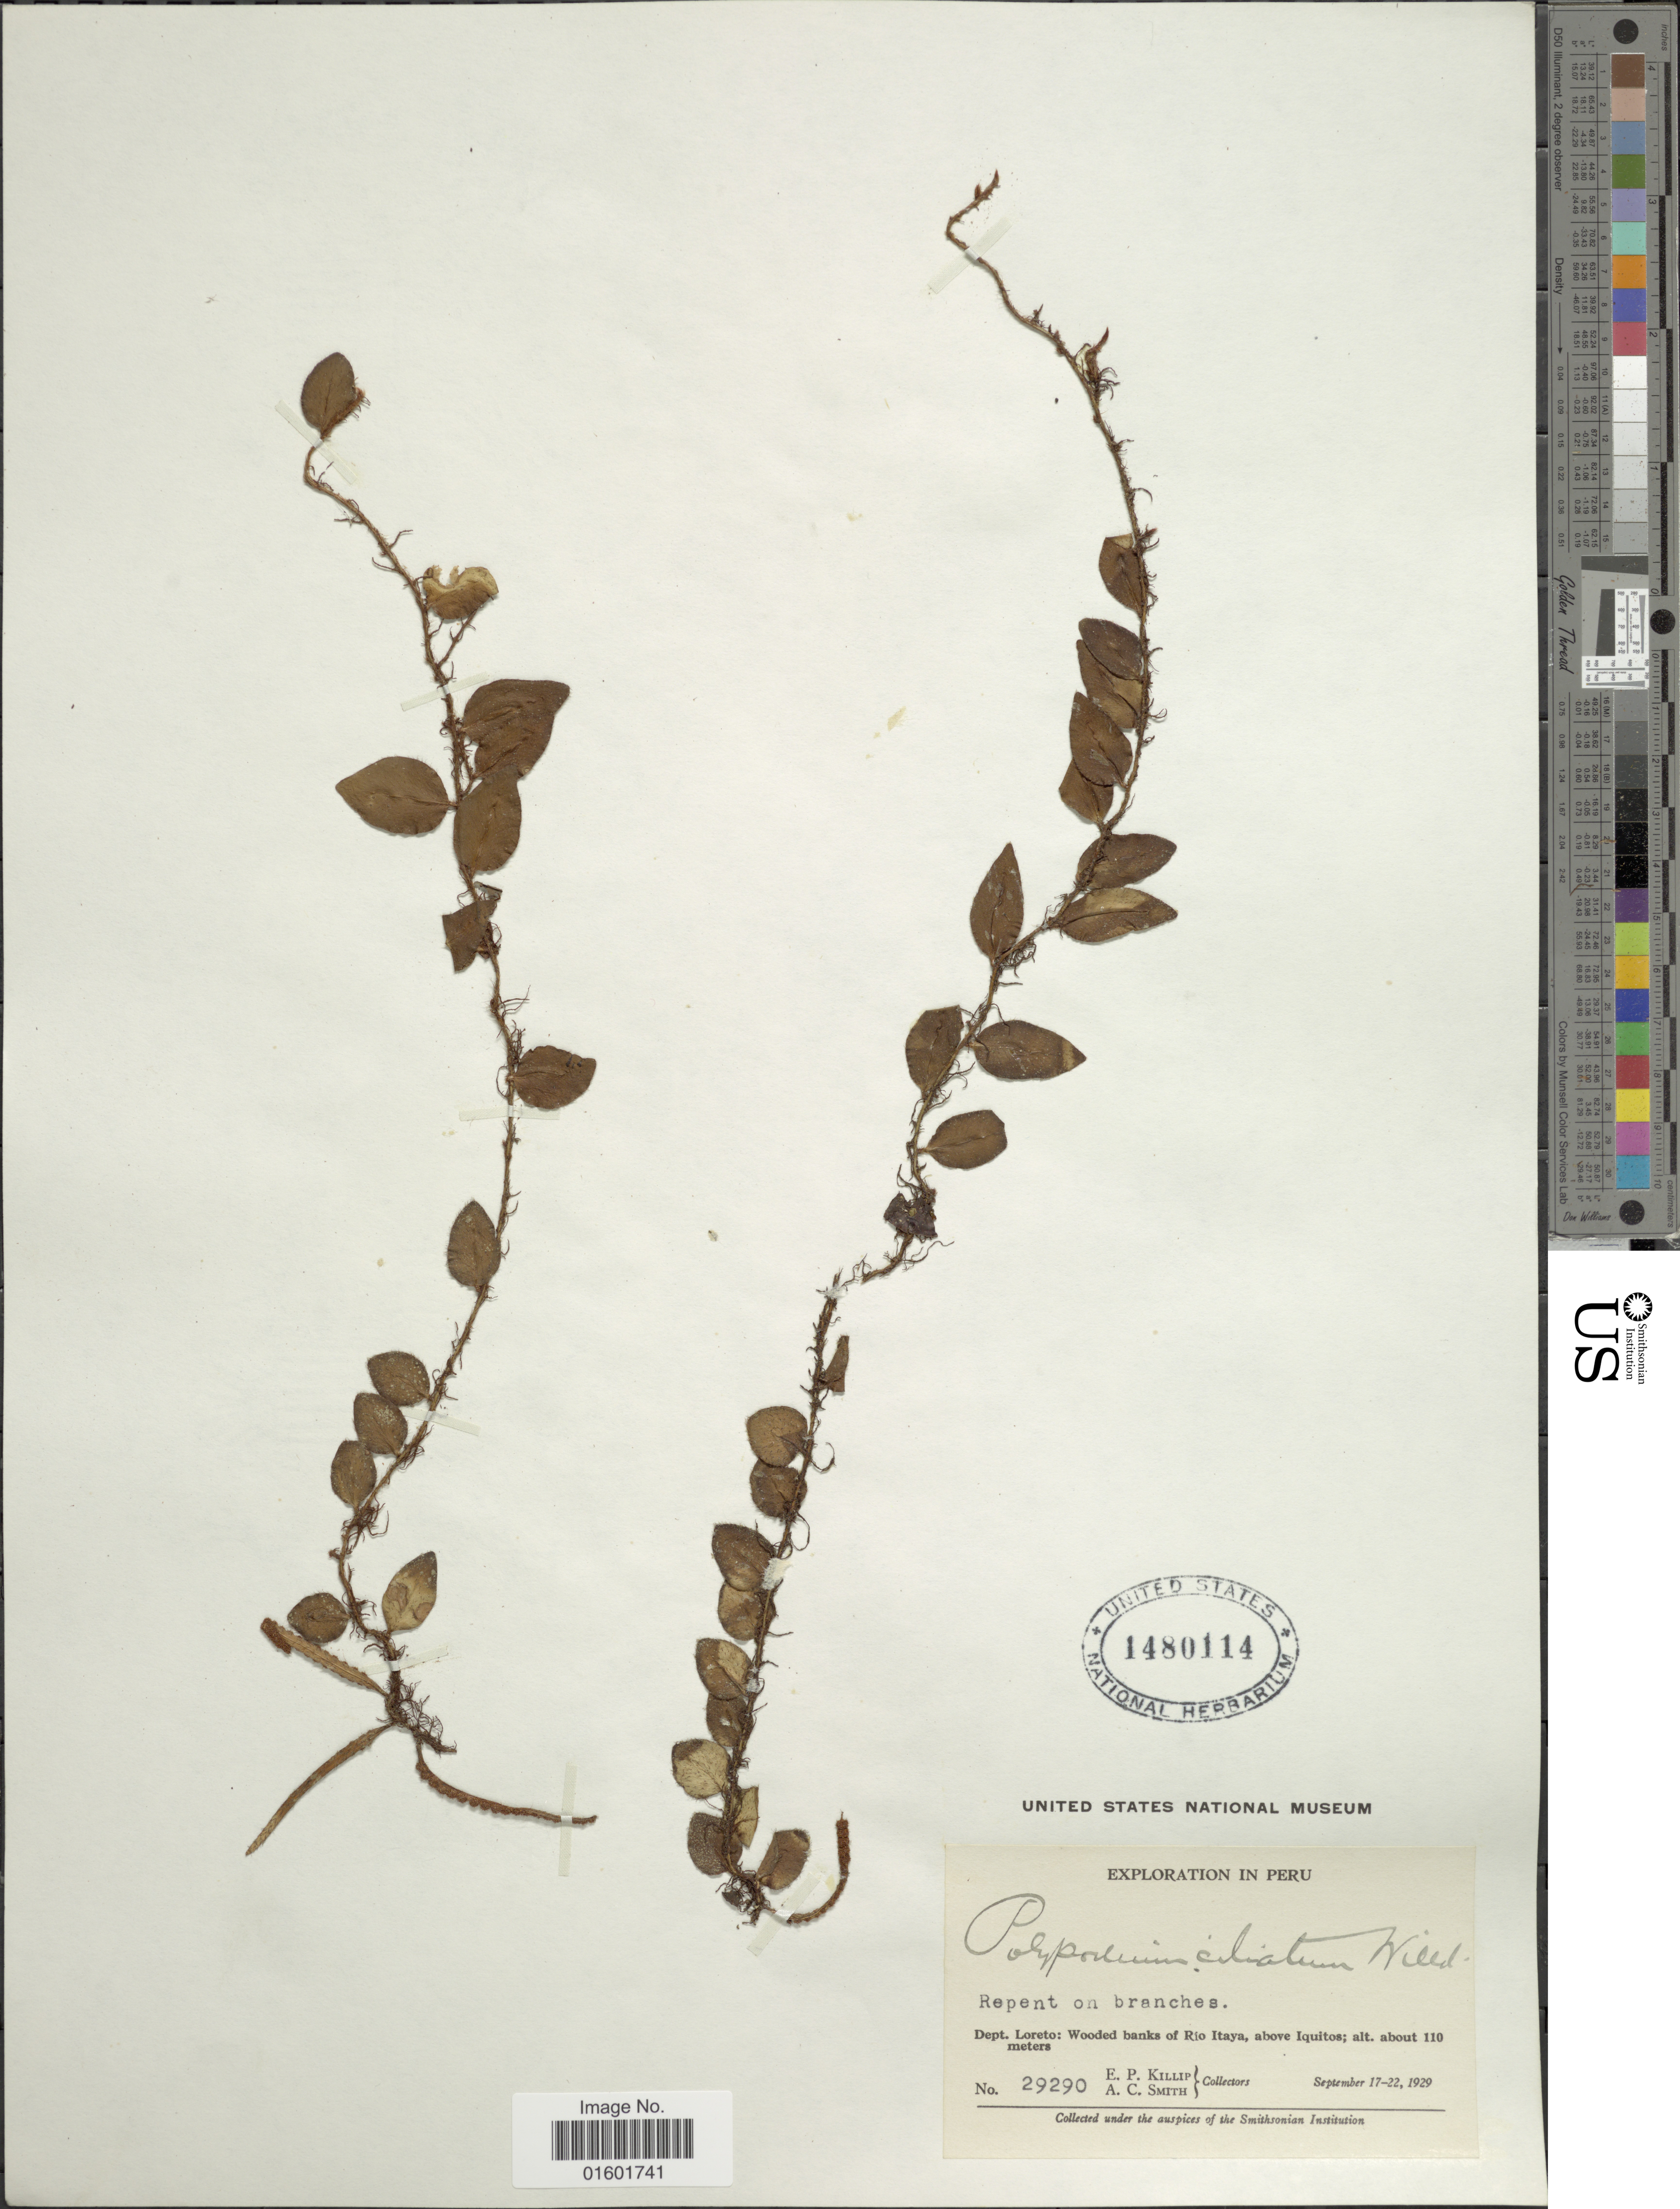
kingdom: Plantae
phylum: Tracheophyta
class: Polypodiopsida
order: Polypodiales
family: Polypodiaceae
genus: Microgramma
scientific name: Microgramma reptans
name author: (Cav.) A.R. Sm.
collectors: E. P. Killip & A. C. Smith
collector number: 29290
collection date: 1929-09-17/1929-09-22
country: Peru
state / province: Loreto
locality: Wooded banks of Rio Itaya, above Iquitos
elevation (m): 110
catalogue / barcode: US 1480114